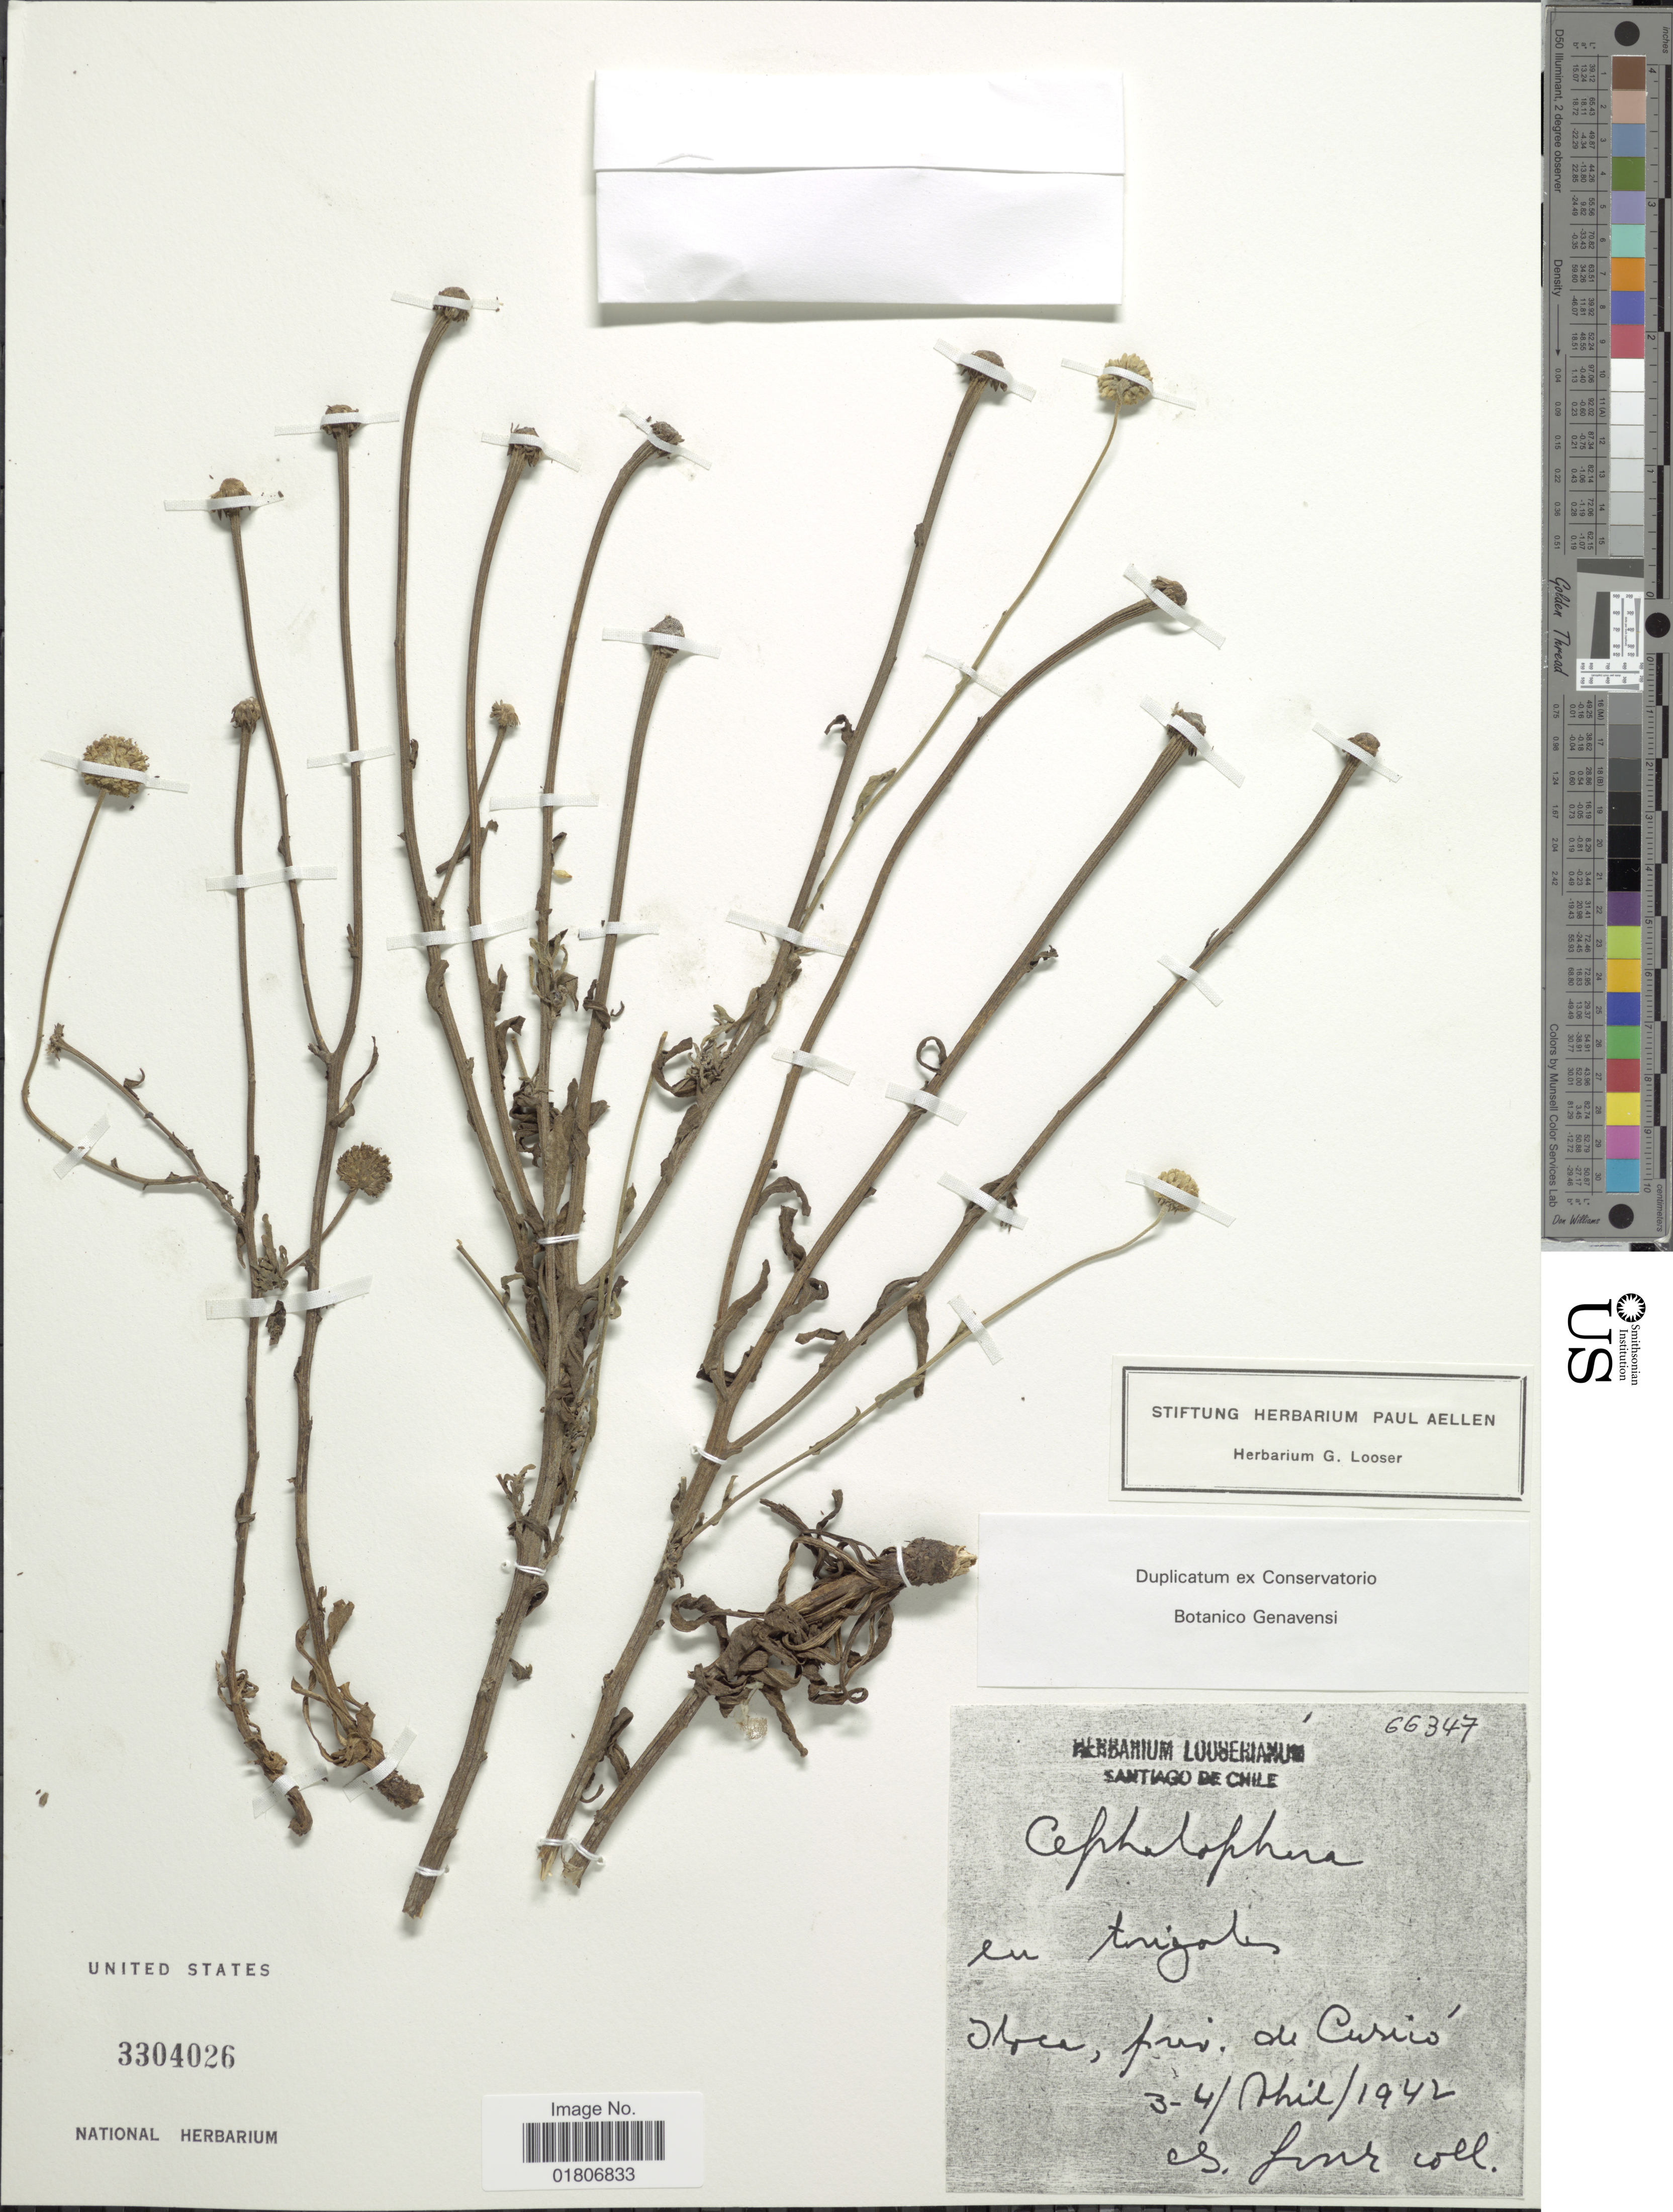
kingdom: Plantae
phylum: Tracheophyta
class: Magnoliopsida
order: Asterales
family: Asteraceae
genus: Cephalophora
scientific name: Cephalophora sp.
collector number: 66347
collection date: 1942-04-03/1942-04-04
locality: Choca, prov. de Curicó [interpreted]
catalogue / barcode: US 3304026